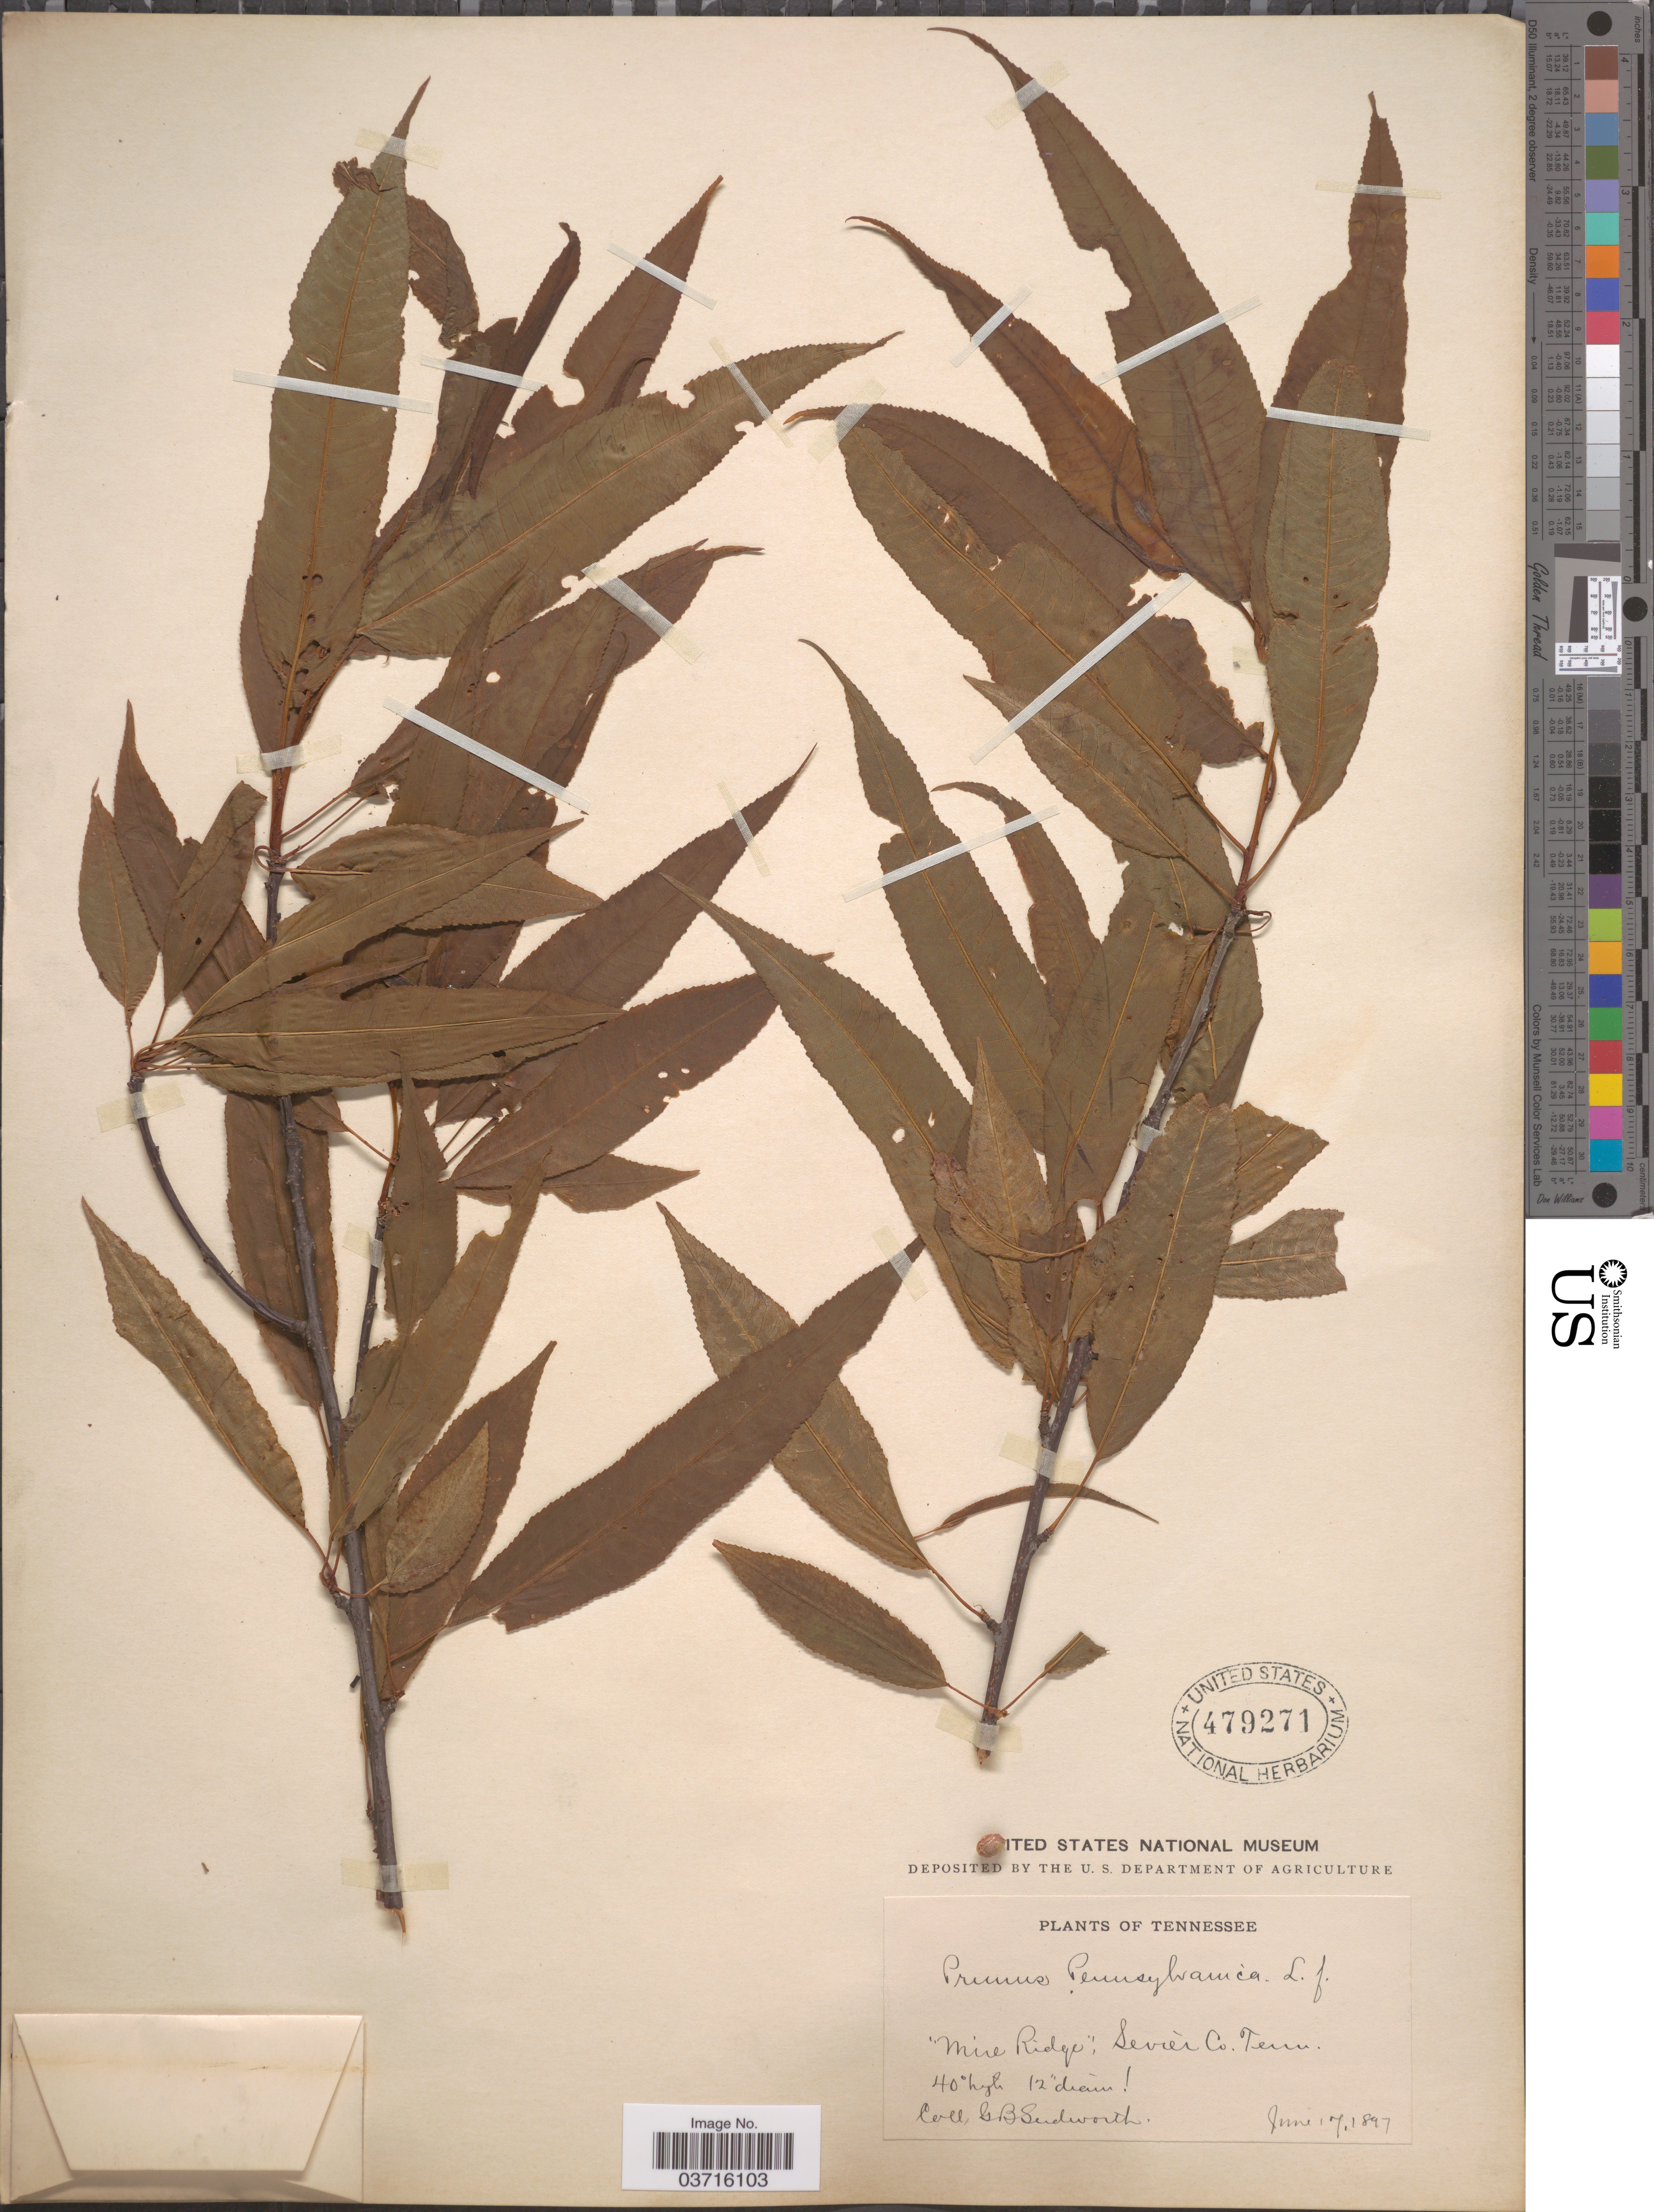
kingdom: Plantae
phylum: Tracheophyta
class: Magnoliopsida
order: Rosales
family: Rosaceae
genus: Prunus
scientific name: Prunus pensylvanica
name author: L. f.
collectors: G. B. Sudworth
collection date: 1897-06-17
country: United States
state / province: Tennessee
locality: Mine Ridge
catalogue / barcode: US 479271